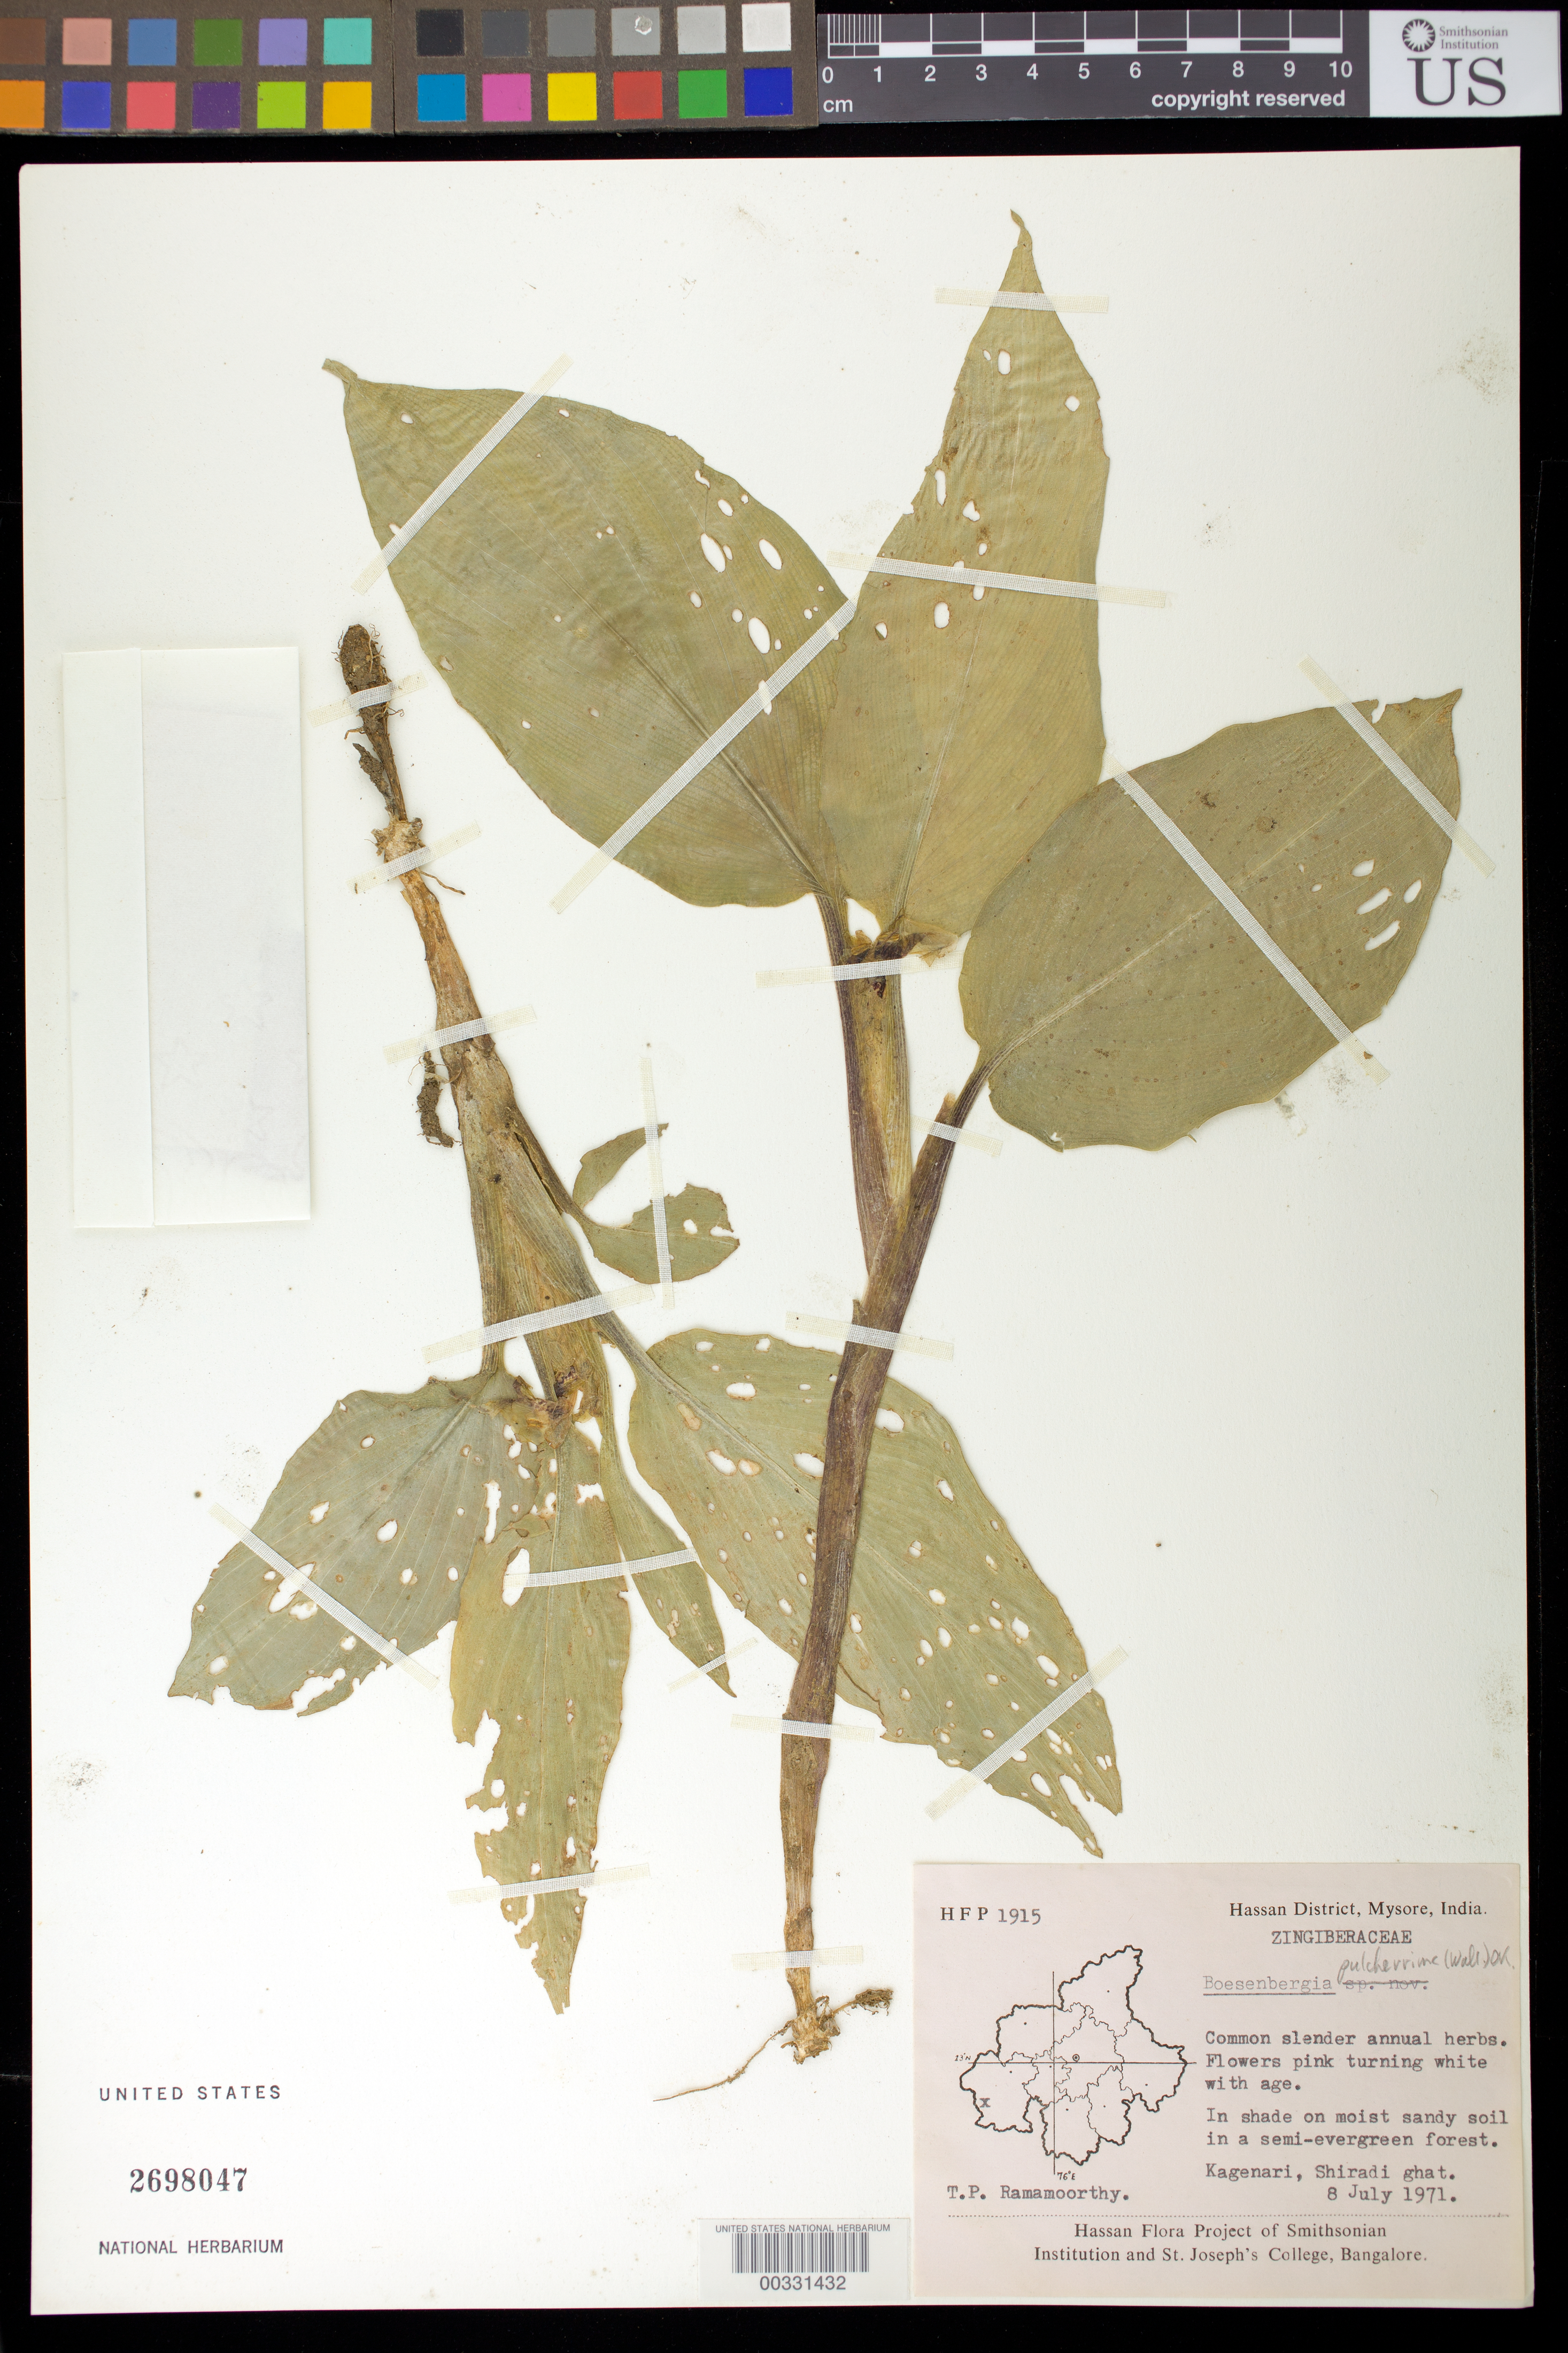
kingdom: Plantae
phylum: Tracheophyta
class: Liliopsida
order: Zingiberales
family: Zingiberaceae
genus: Boesenbergia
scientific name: Boesenbergia pulcherrima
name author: (Wall.) Kuntze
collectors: T. P. Ramamoorthy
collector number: Hfp 1915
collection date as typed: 08 Jul 1971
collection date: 1971-07-08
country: India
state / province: Karnataka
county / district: Hassan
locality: Kagenari, shiradi ghat, mysore state [mysore state = karnataka.]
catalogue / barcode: US 2698047